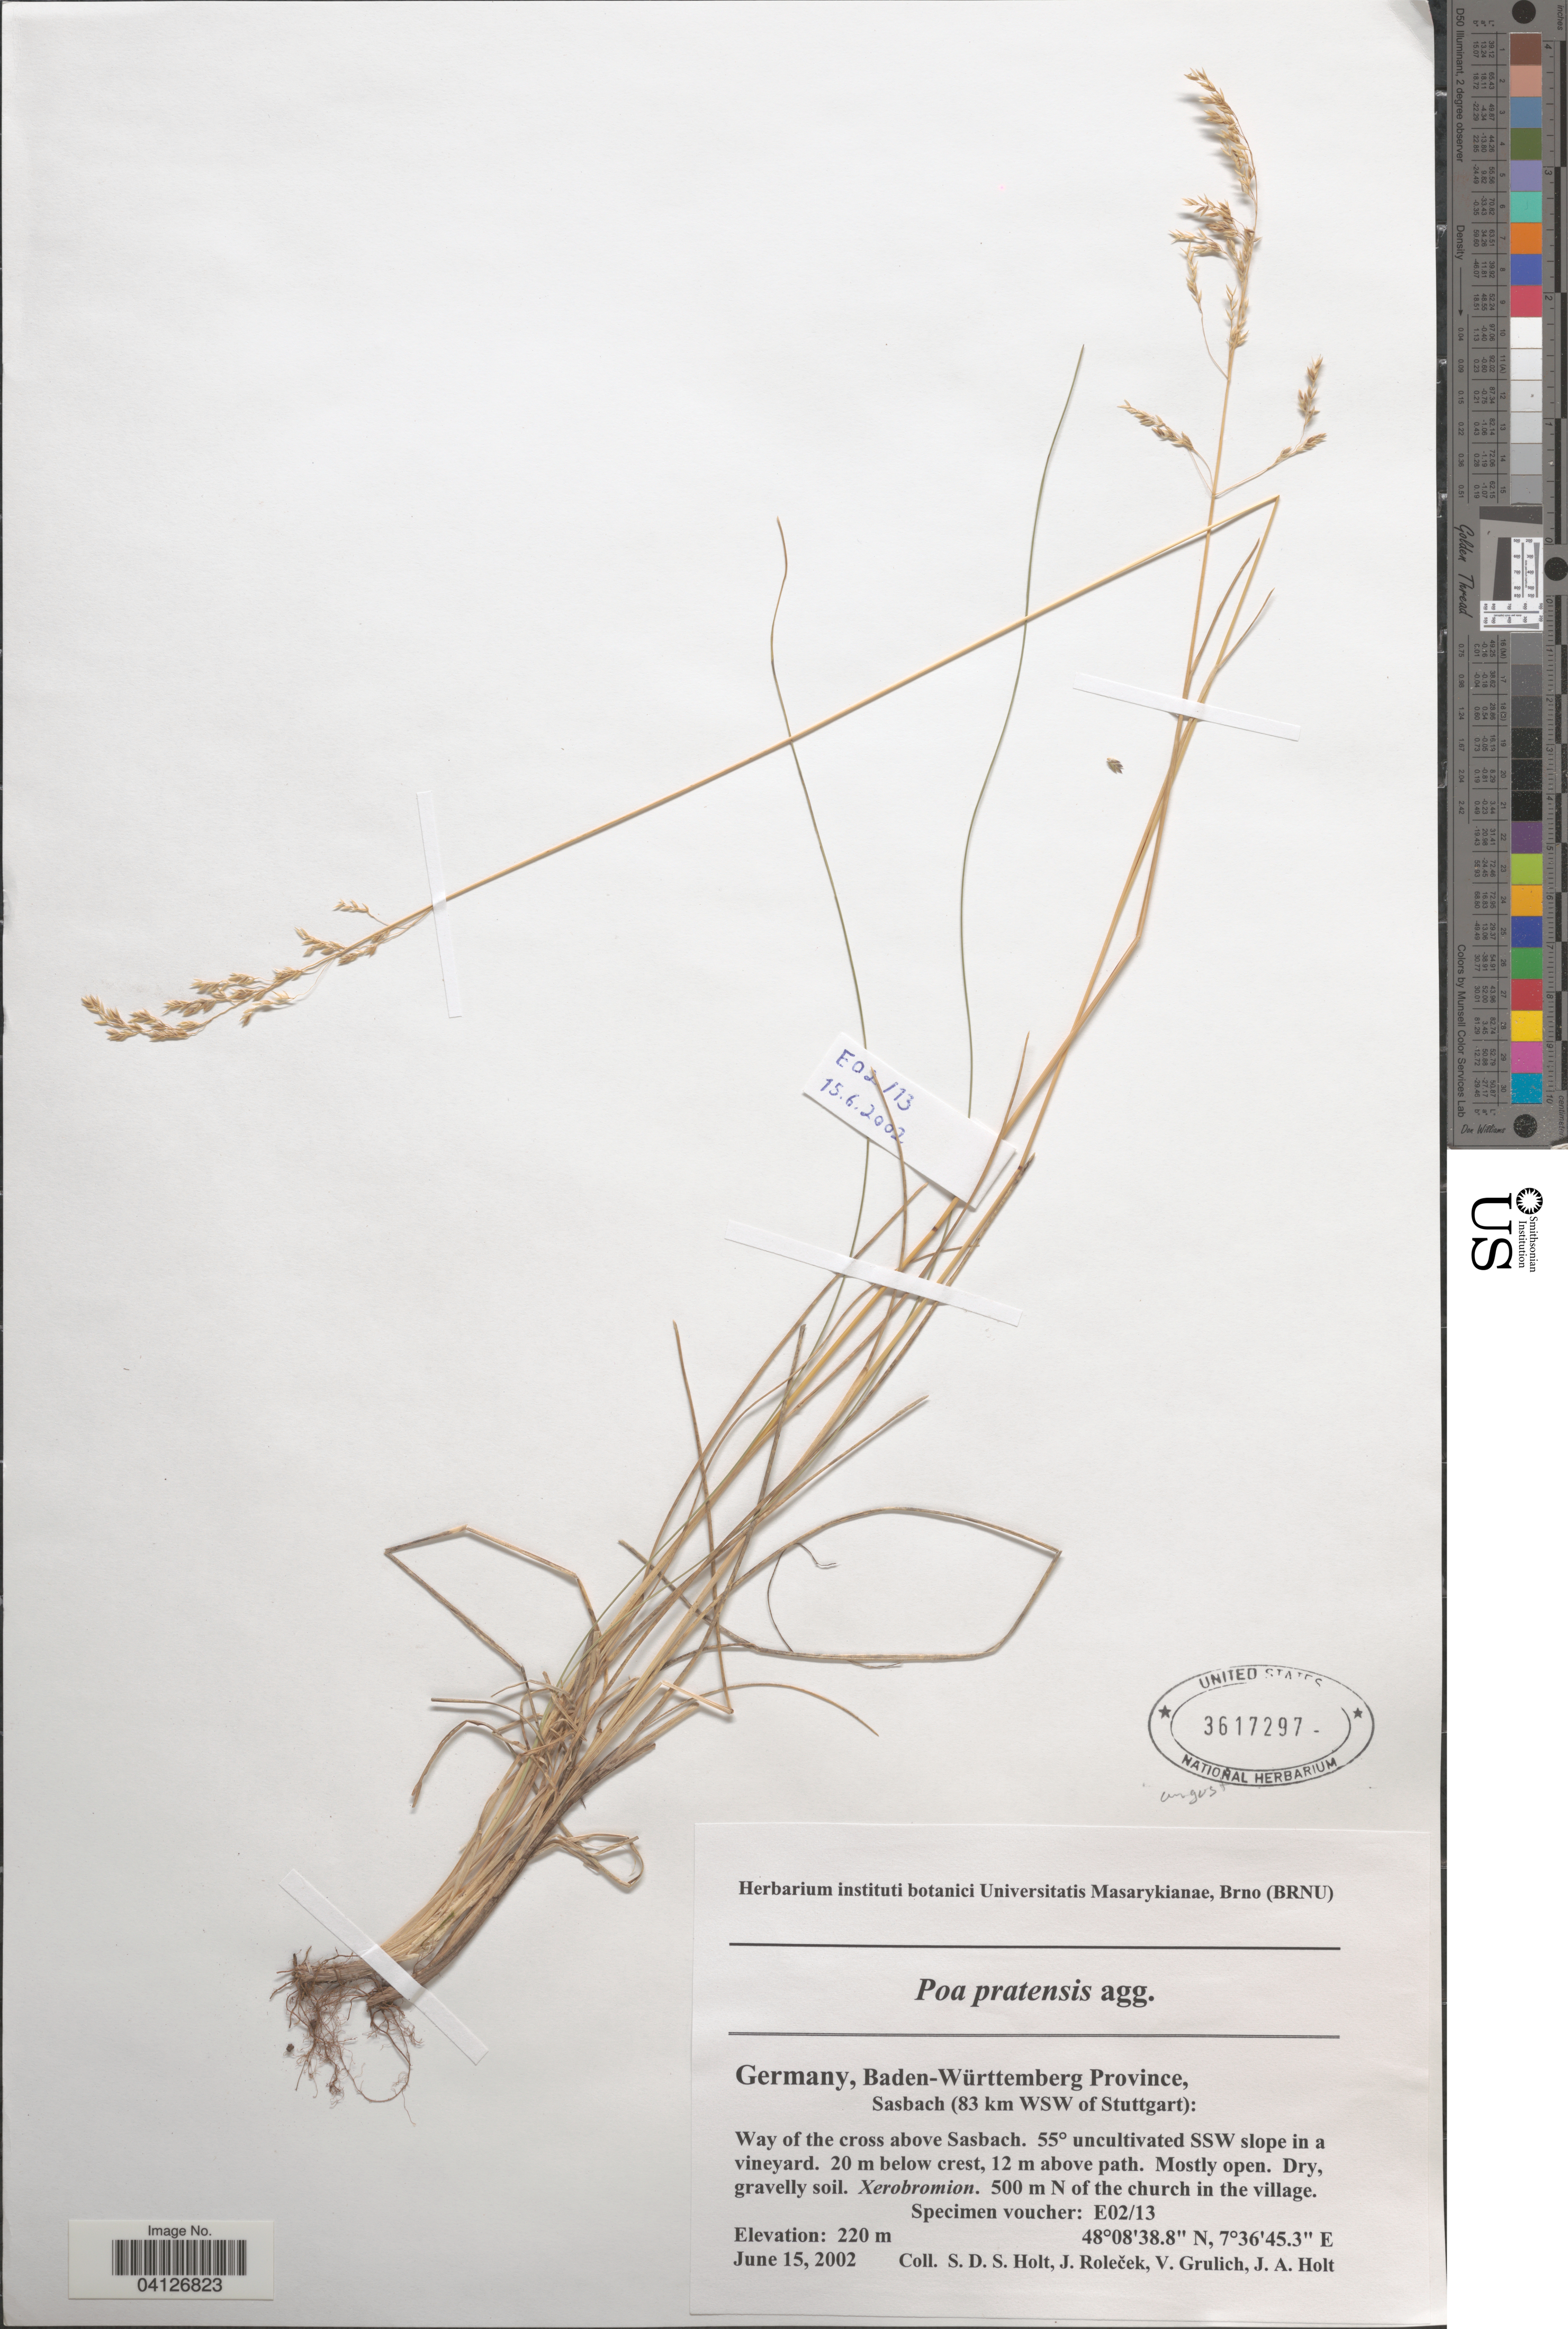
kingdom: Plantae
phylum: Tracheophyta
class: Liliopsida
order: Poales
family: Poaceae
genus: Poa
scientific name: Poa pratensis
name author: L.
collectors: S. Holt, J. Roleček, V. Grulich & J. A. Holt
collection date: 2002-06-15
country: Germany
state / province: Baden-Württemberg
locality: Sasbach (83 km WSW of Stuttgart): Way of the cross above Sasbach. 55° uncultivated SSW slope in a vineyard. 20 m below crest, 12 m above path. 500 m N of the church in the village.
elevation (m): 220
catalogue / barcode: US 3617297